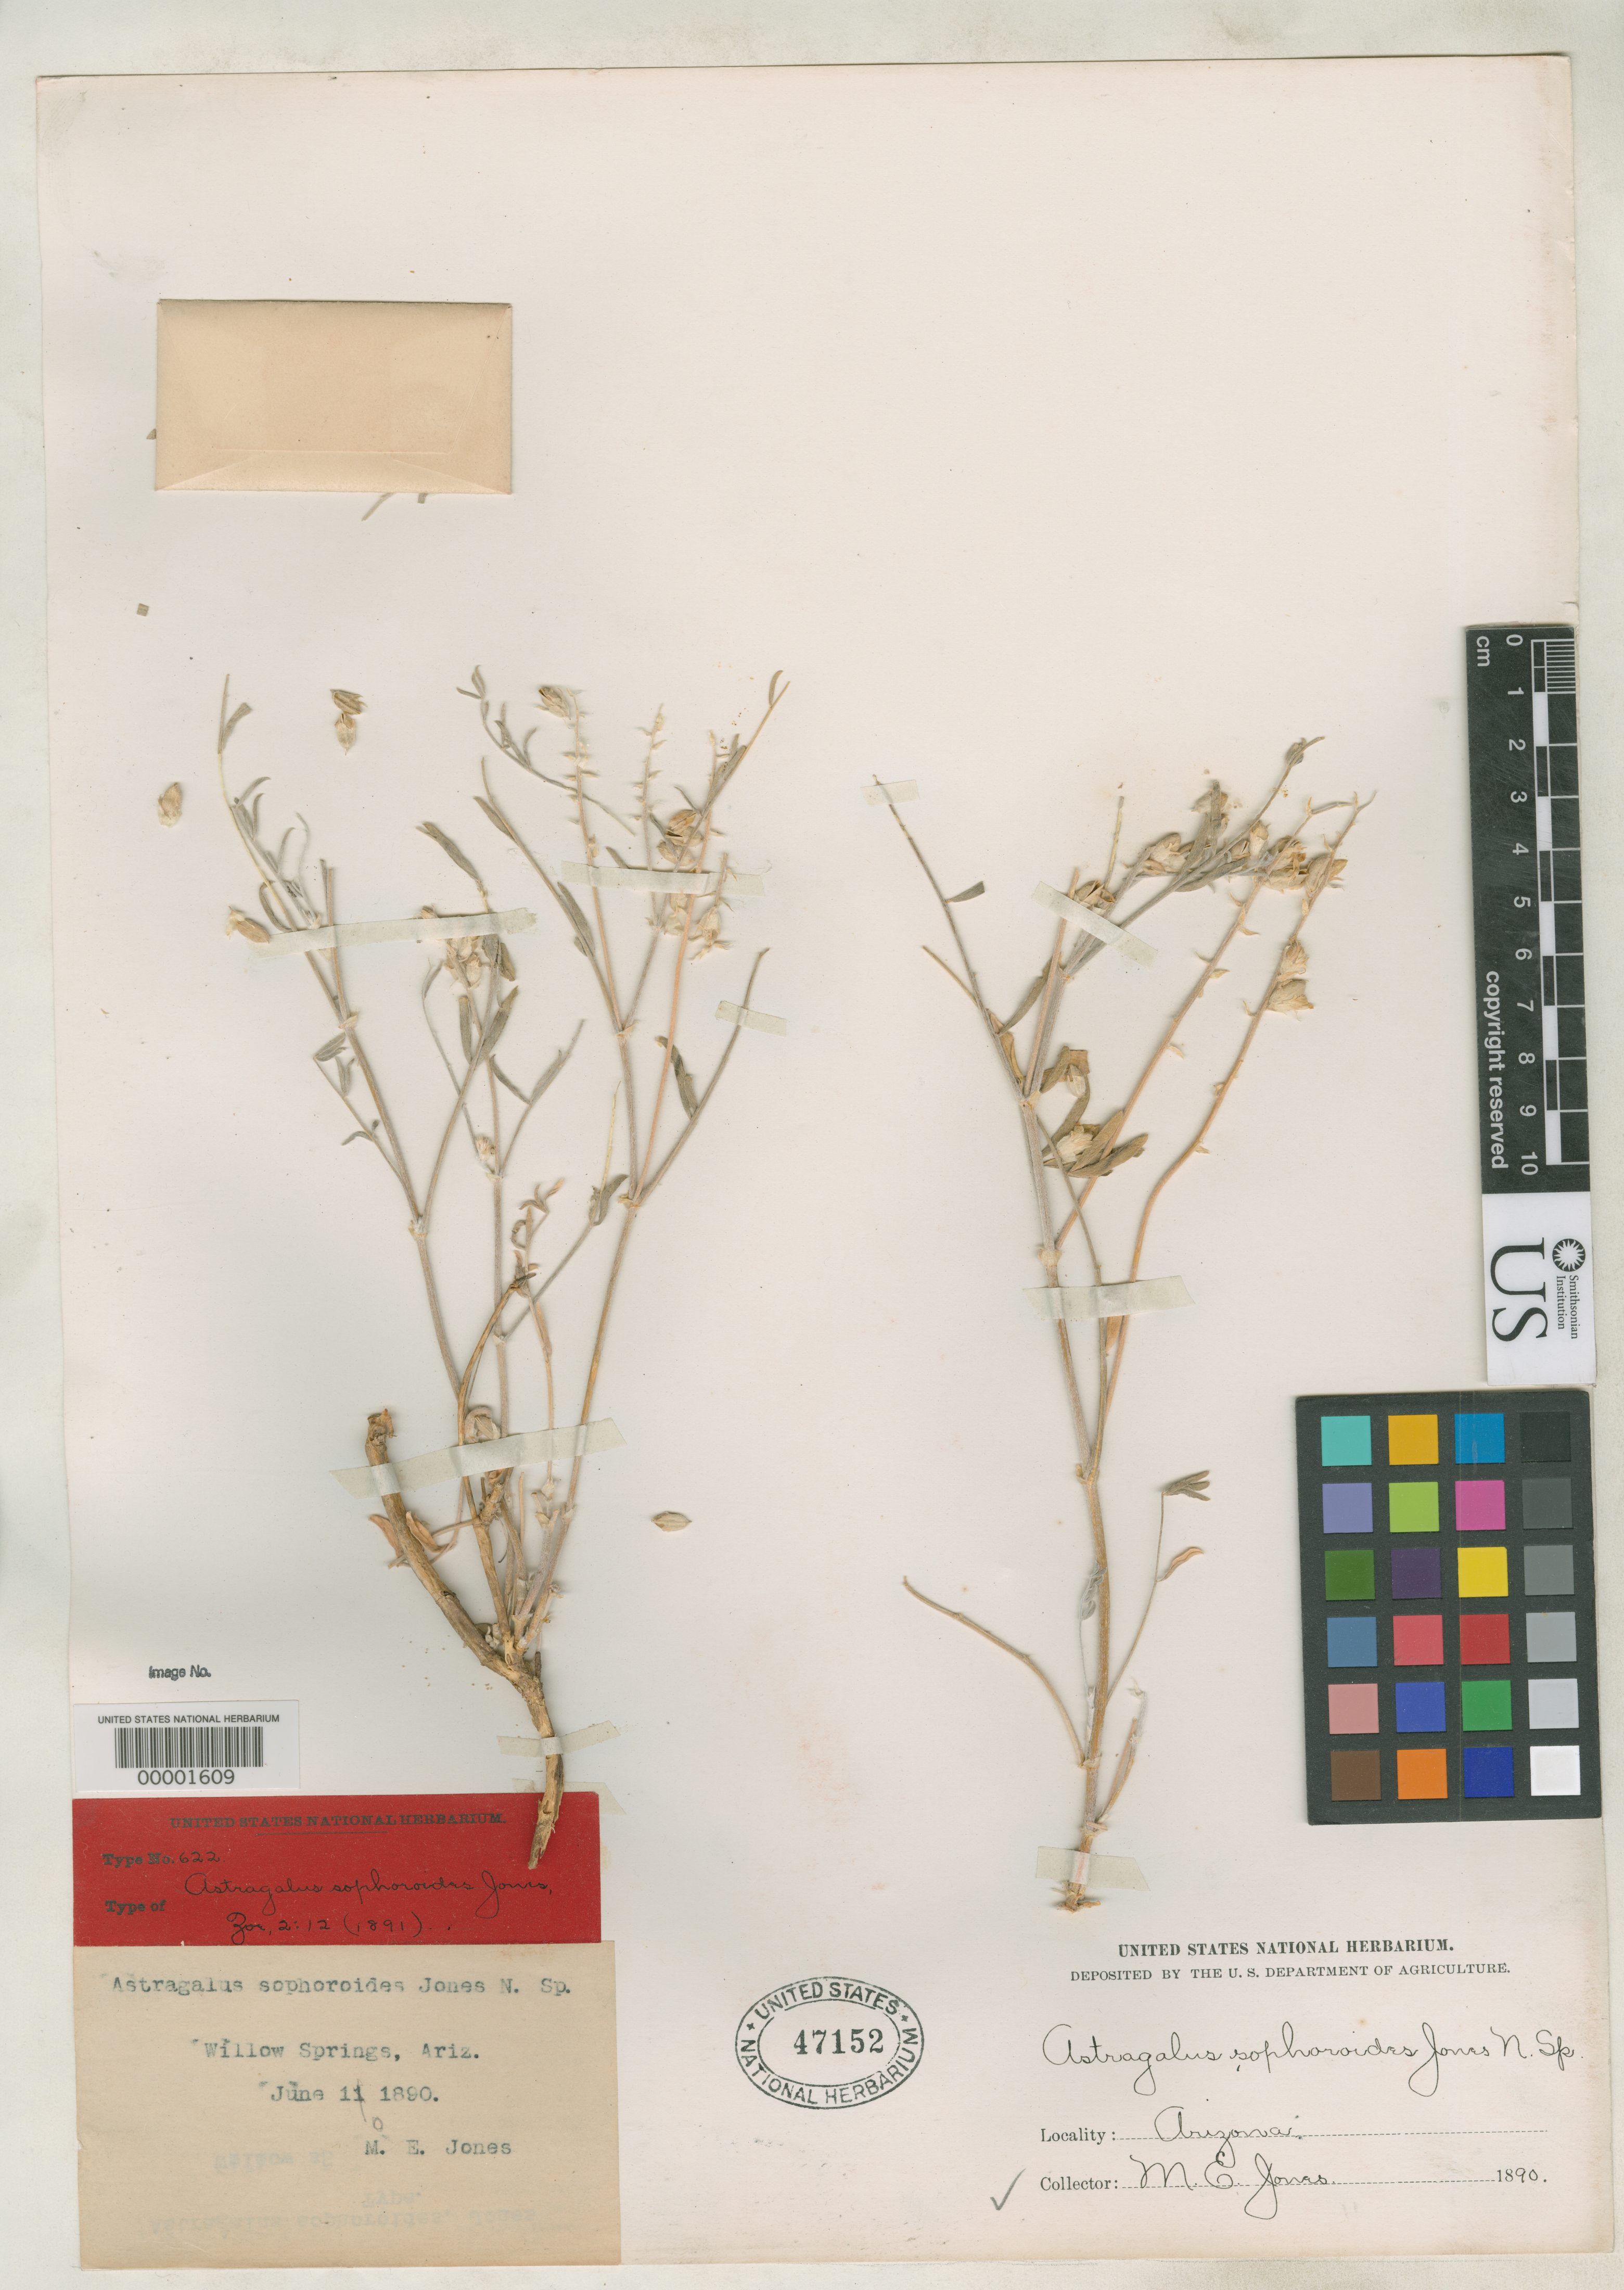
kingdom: Plantae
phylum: Tracheophyta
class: Magnoliopsida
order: Fabales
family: Fabaceae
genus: Astragalus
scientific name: Astragalus sophoroides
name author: M.E. Jones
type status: Isotype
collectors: M. E. Jones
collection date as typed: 10 Jun 1890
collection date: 1890-06-10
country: United States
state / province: Arizona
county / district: Coconino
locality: Moencoppa River, Willow Springs.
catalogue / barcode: US 47152